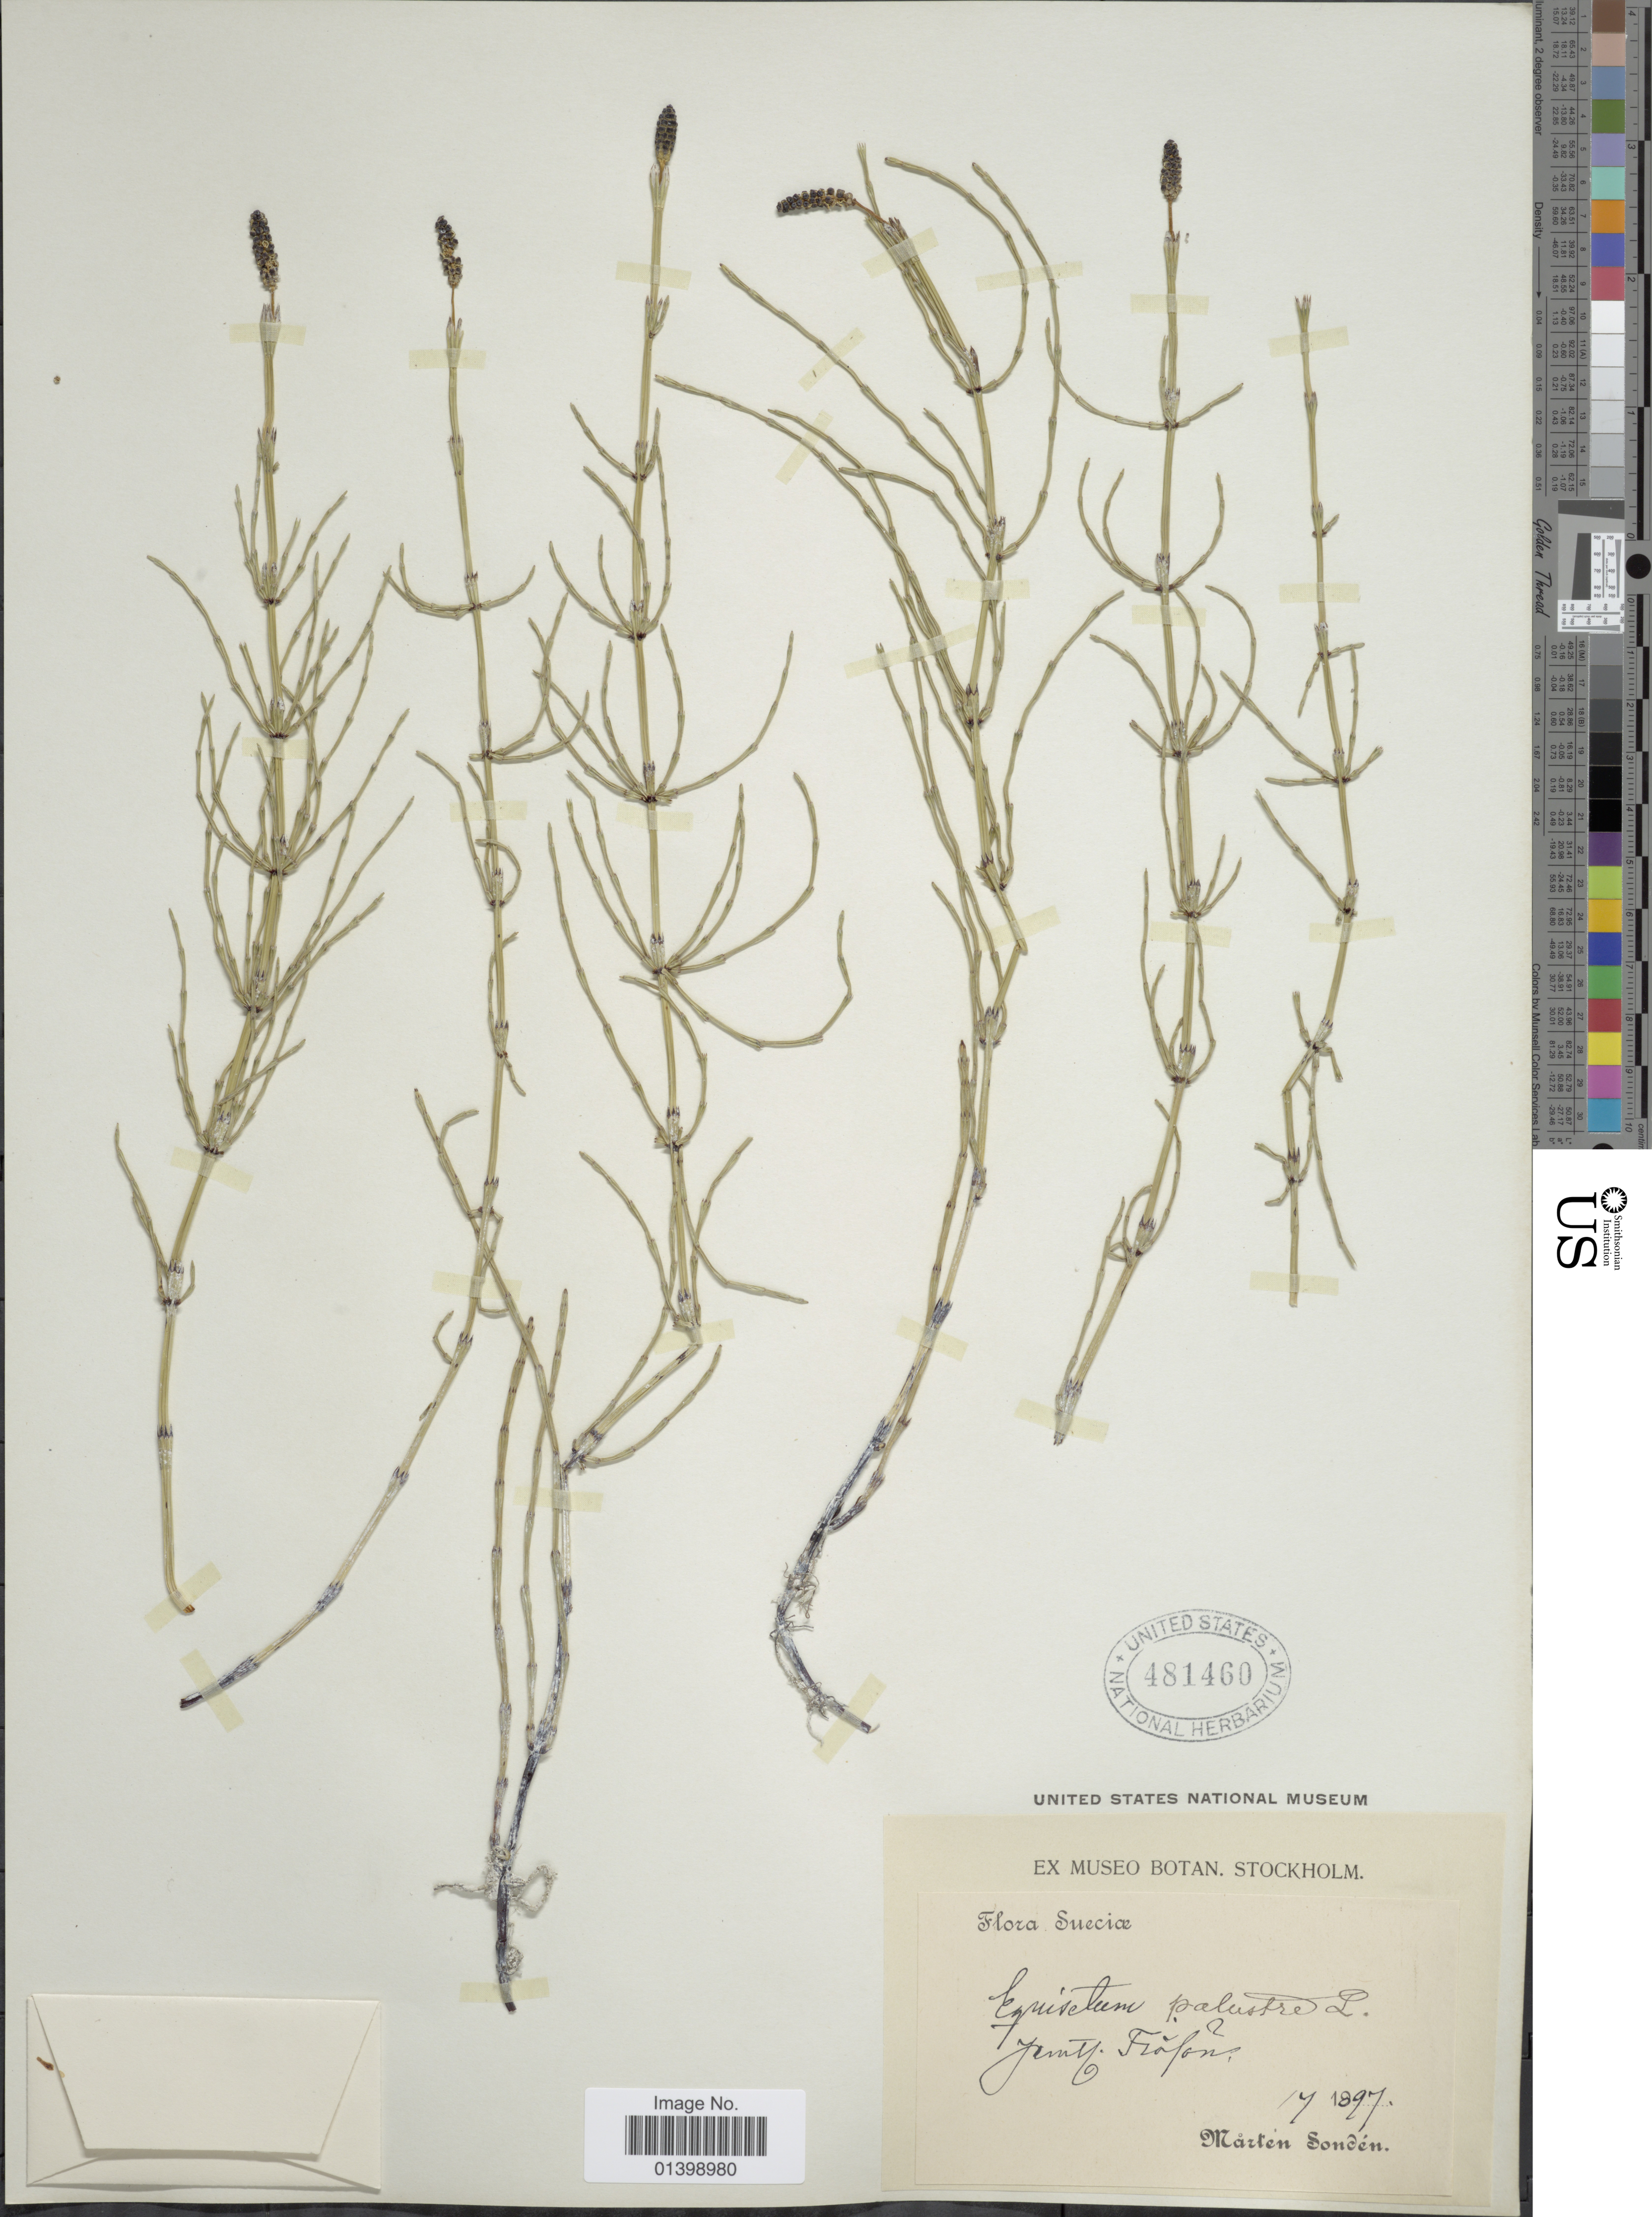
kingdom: Plantae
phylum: Tracheophyta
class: Polypodiopsida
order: Equisetales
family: Equisetaceae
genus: Equisetum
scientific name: Equisetum palustre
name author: L.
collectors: M. Sondén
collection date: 1897-07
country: Sweden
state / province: Jämtland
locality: Frösön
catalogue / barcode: US 481460